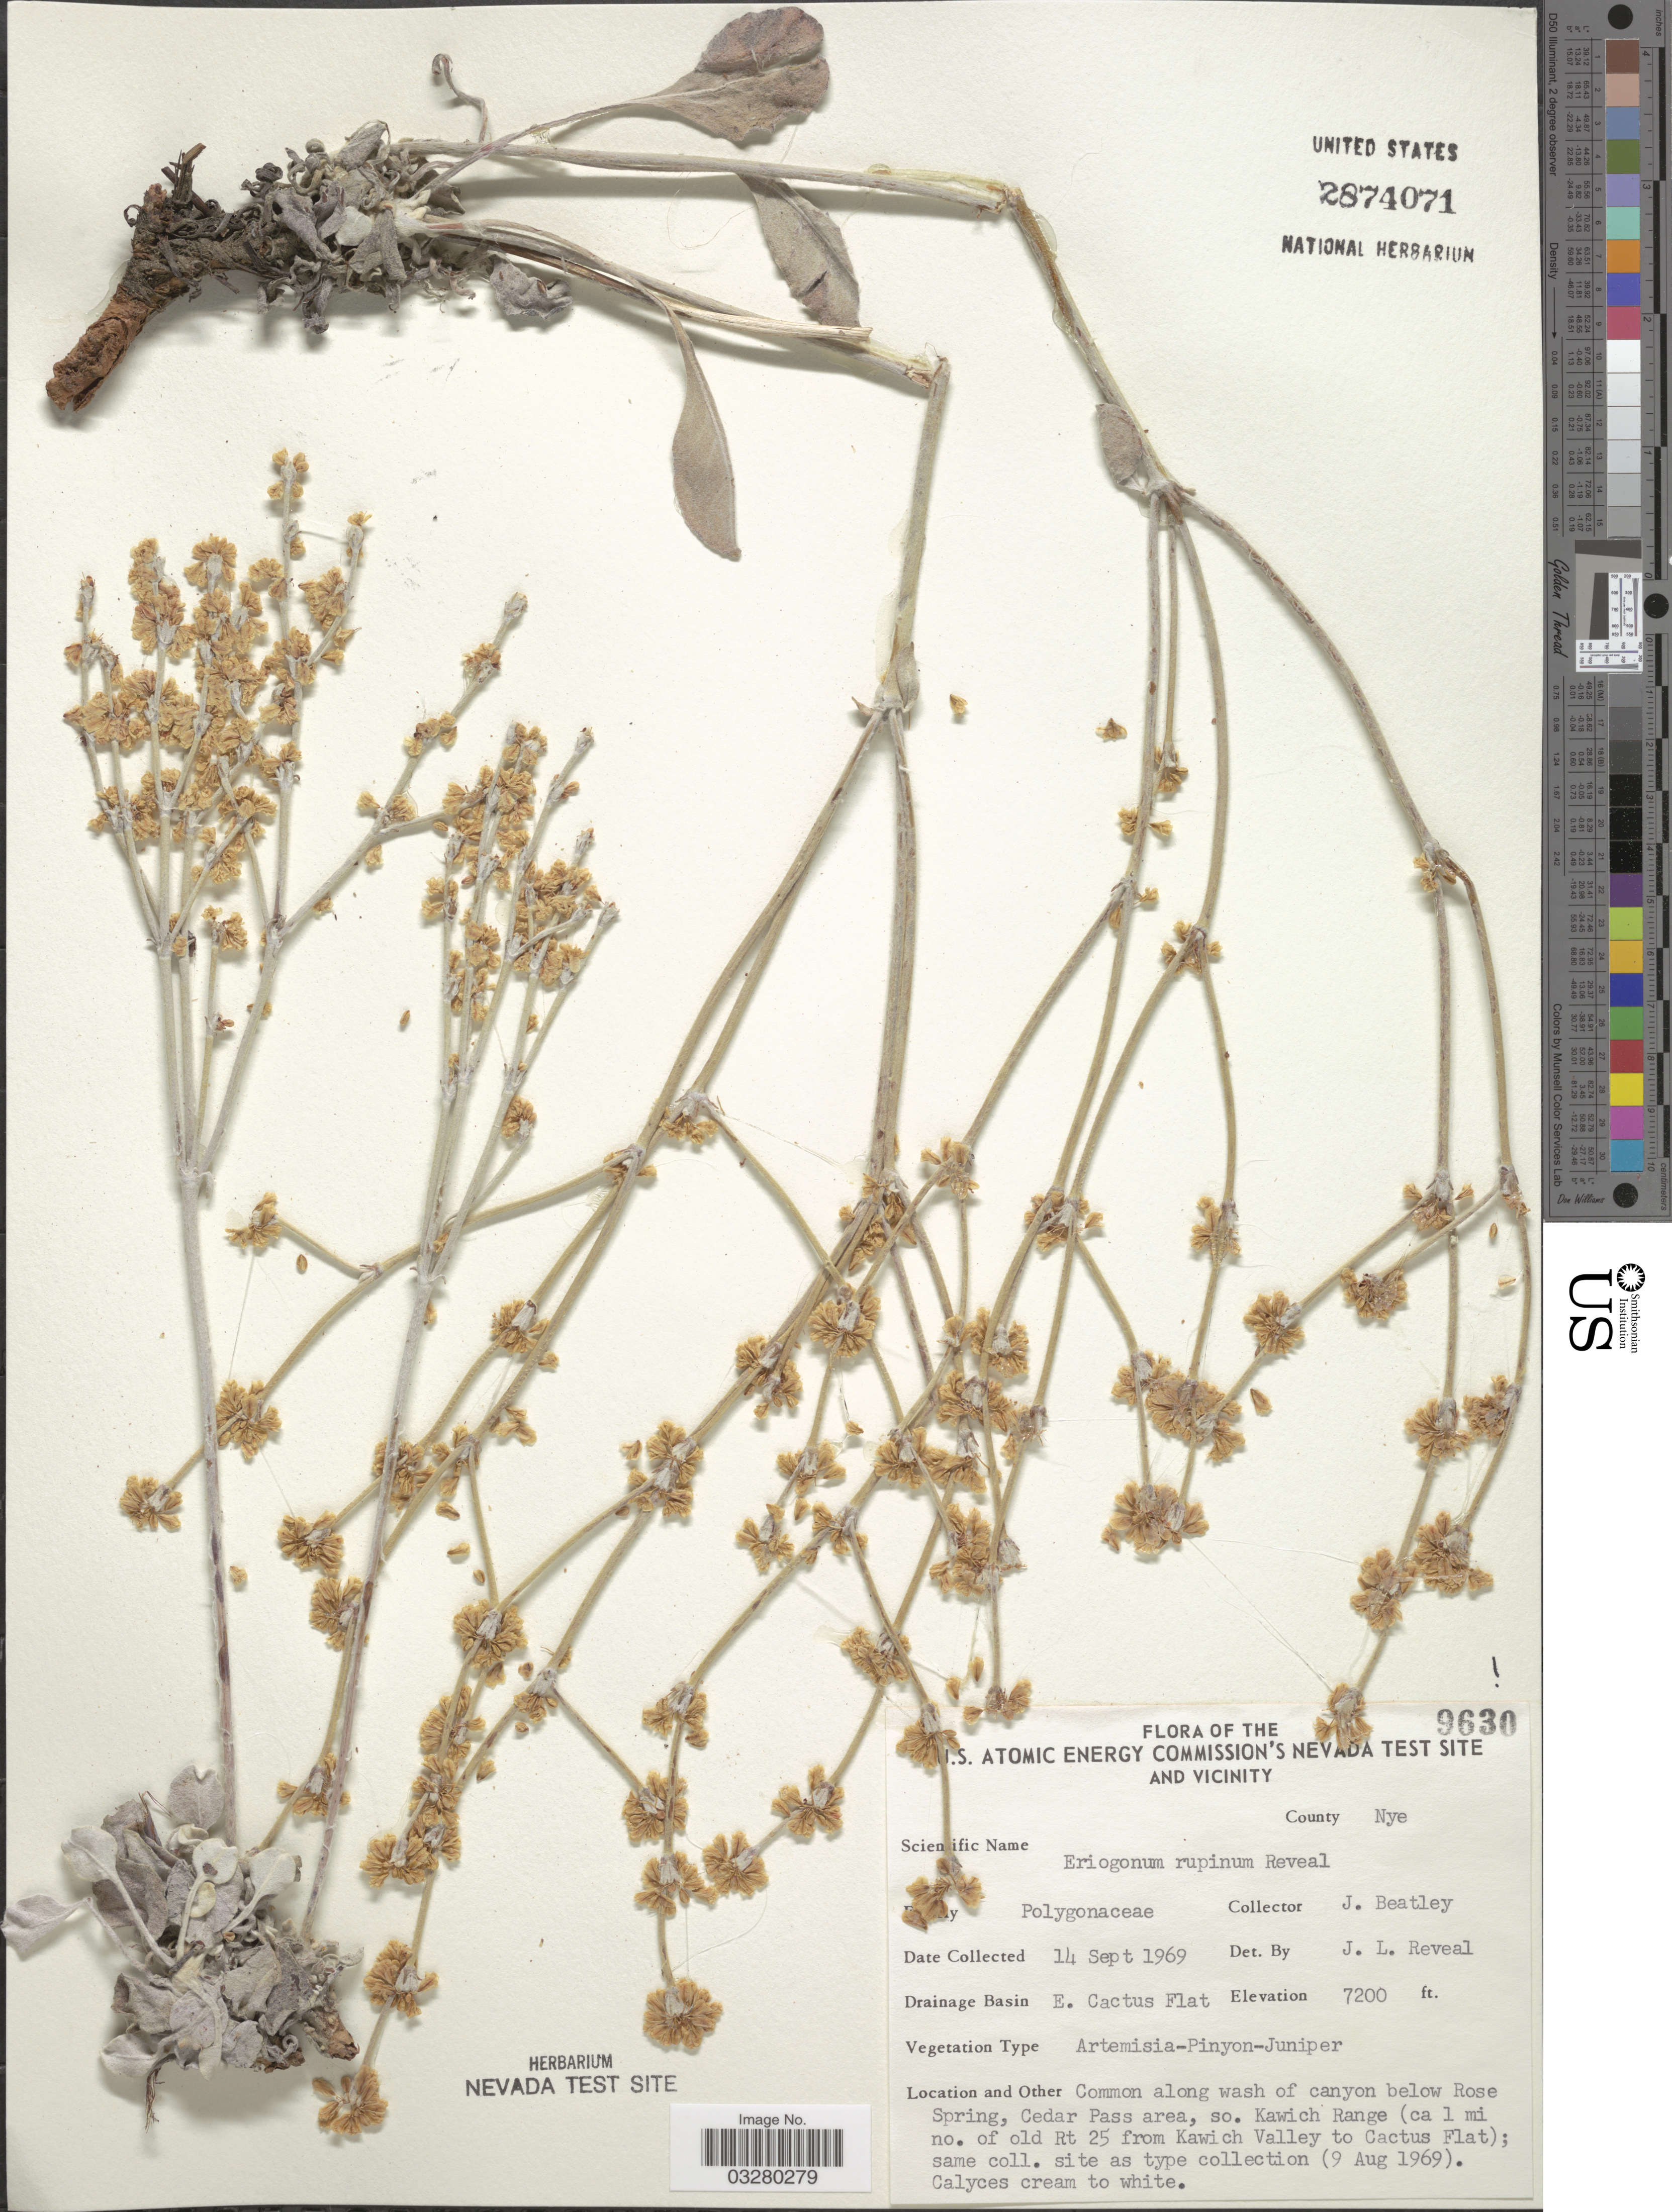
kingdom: Plantae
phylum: Tracheophyta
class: Magnoliopsida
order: Caryophyllales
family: Polygonaceae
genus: Eriogonum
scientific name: Eriogonum rupinum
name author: Reveal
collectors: J. C. Beatley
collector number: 9630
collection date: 1969-09-14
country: United States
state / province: Nevada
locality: U.S. Atomic Energy Commission's Nevada Test Site and Vicinity. County Nye. Drainage Basin E. Cactus Flat. Common along wash of canyon below Rose Spring, Cedar Pass area, so. Kawich Range (ca 1 mi no. of old Rt 25 from Kawich Valley to Cactus Flat).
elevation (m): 2195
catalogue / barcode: US 2874071